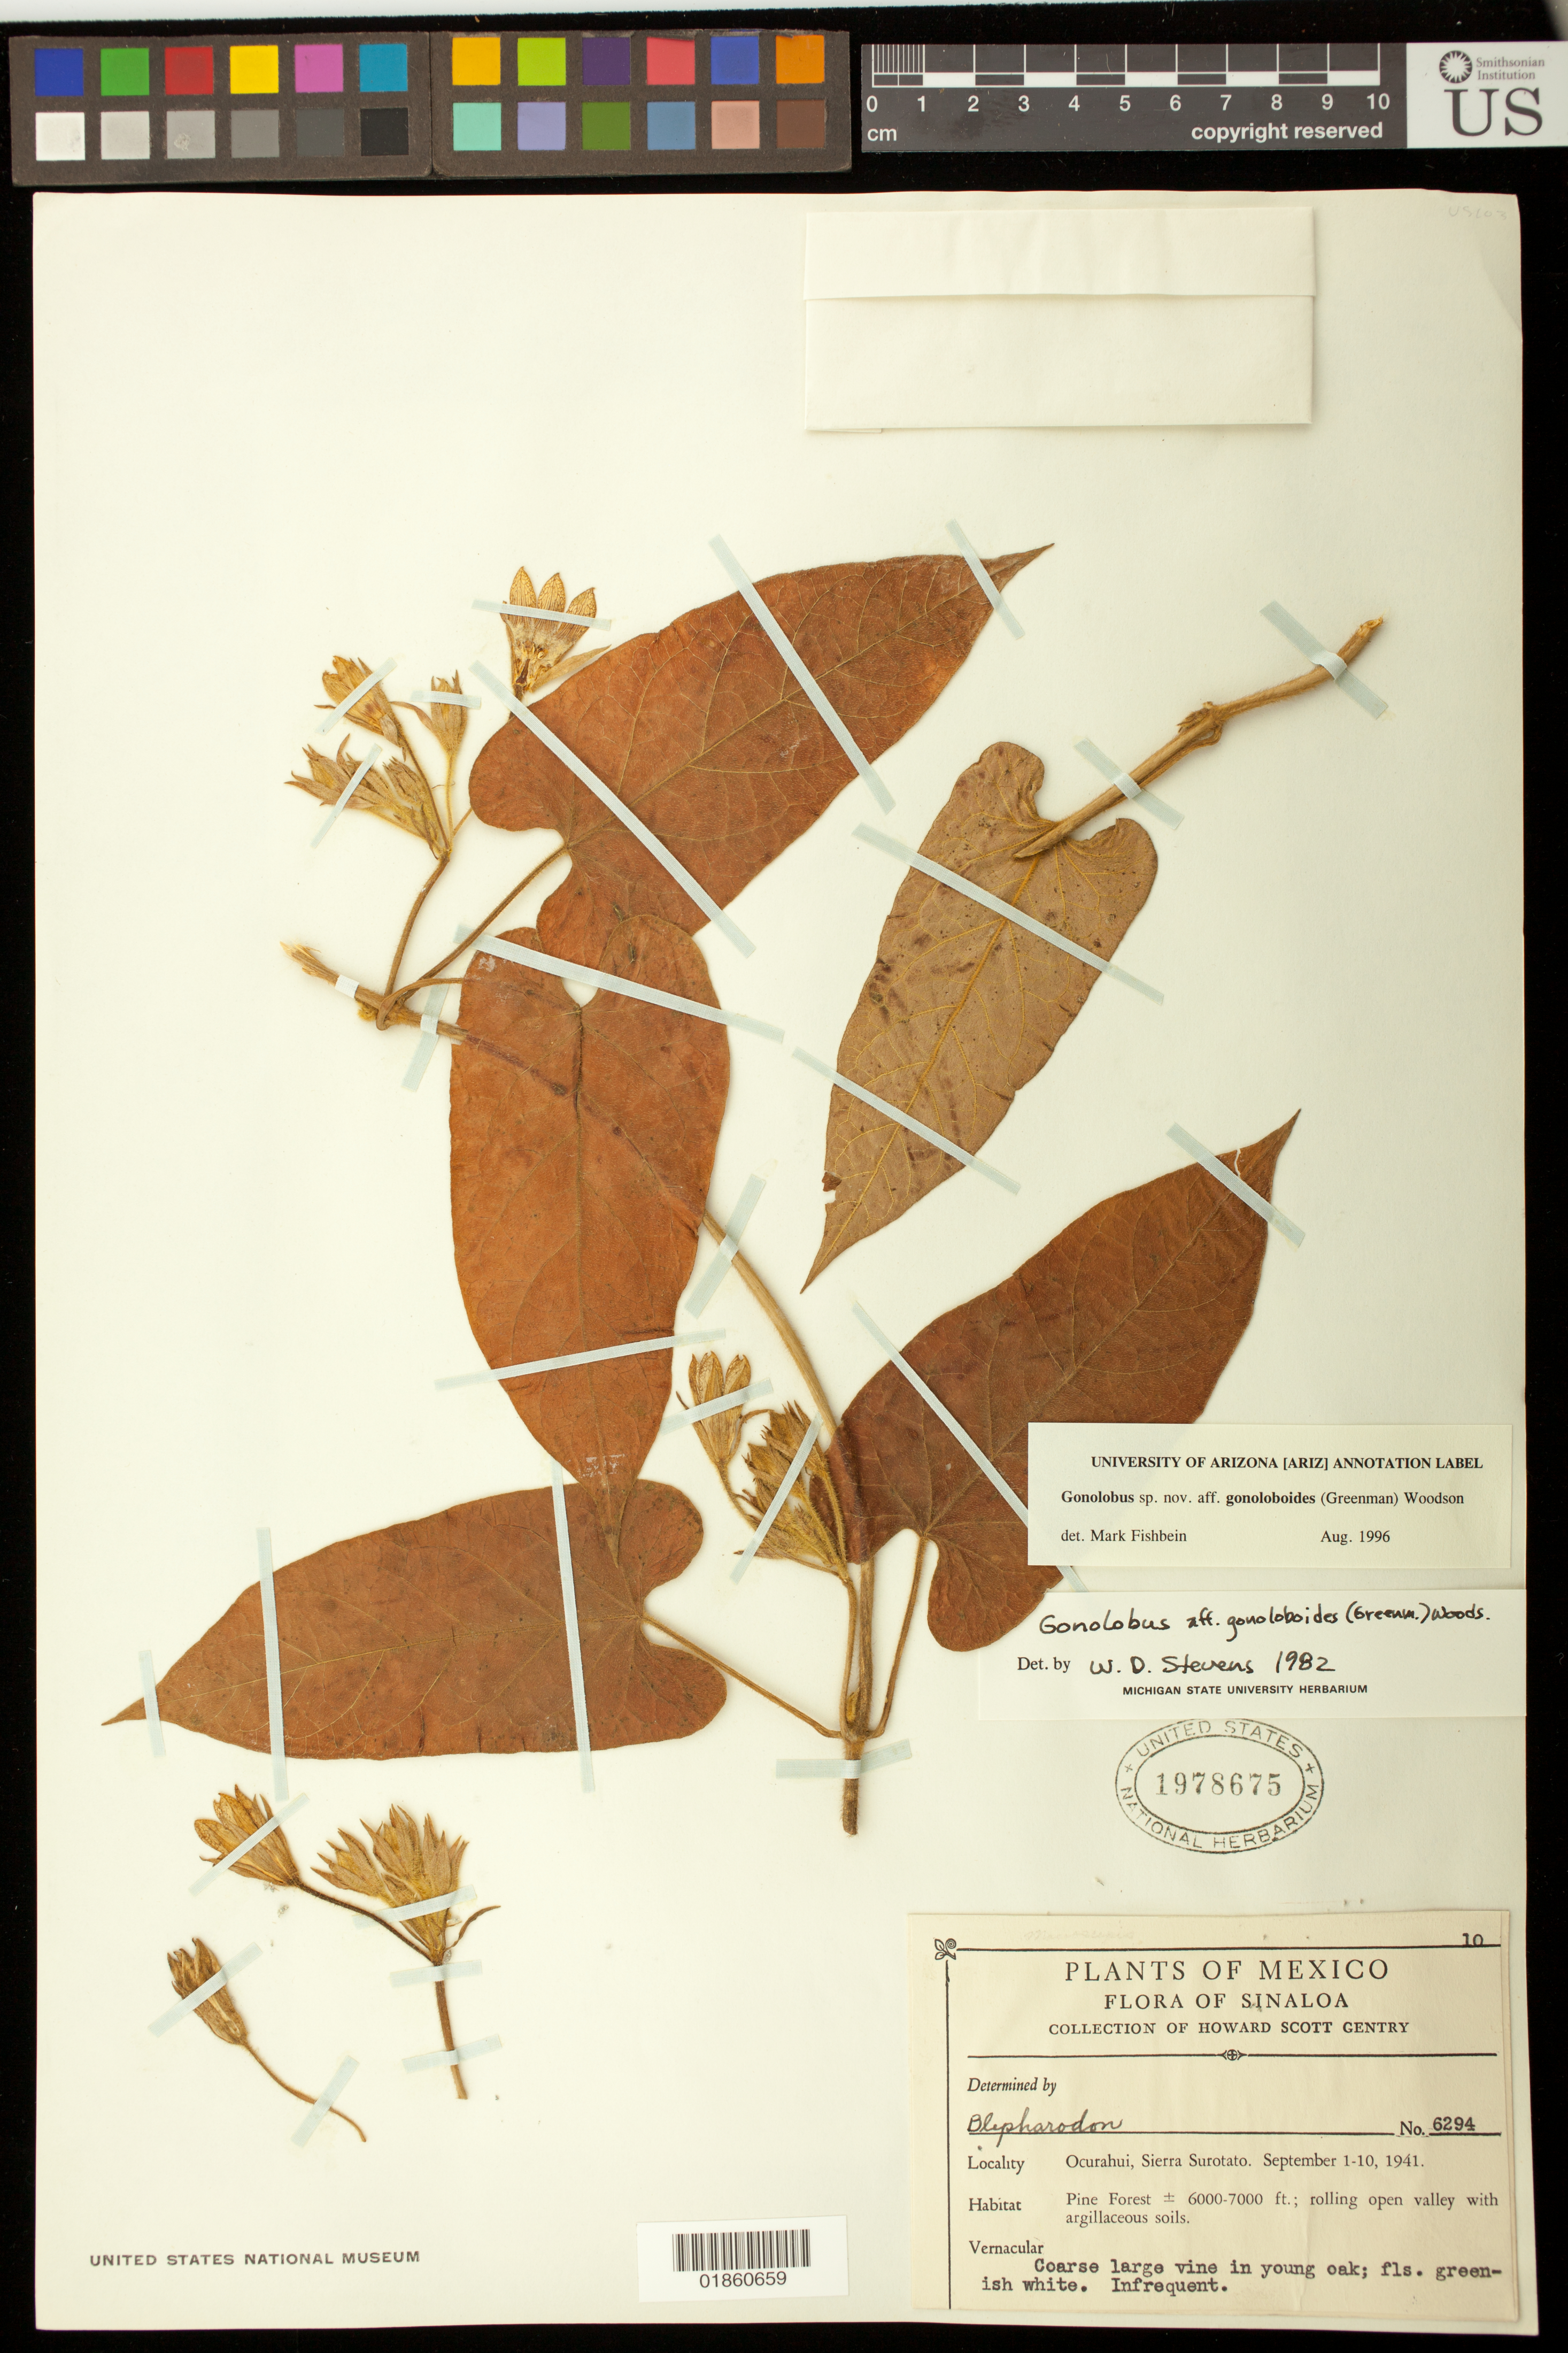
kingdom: Plantae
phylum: Tracheophyta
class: Magnoliopsida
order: Gentianales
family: Apocynaceae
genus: Gonolobus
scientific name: Gonolobus gonoloboides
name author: (Greenm.) Woodson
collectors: H. S. Gentry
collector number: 6294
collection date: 1941-09-01/1941-09-10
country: Mexico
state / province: Sinaloa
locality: Ocurahui, Sierra Surotato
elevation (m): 1829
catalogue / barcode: US 1978675